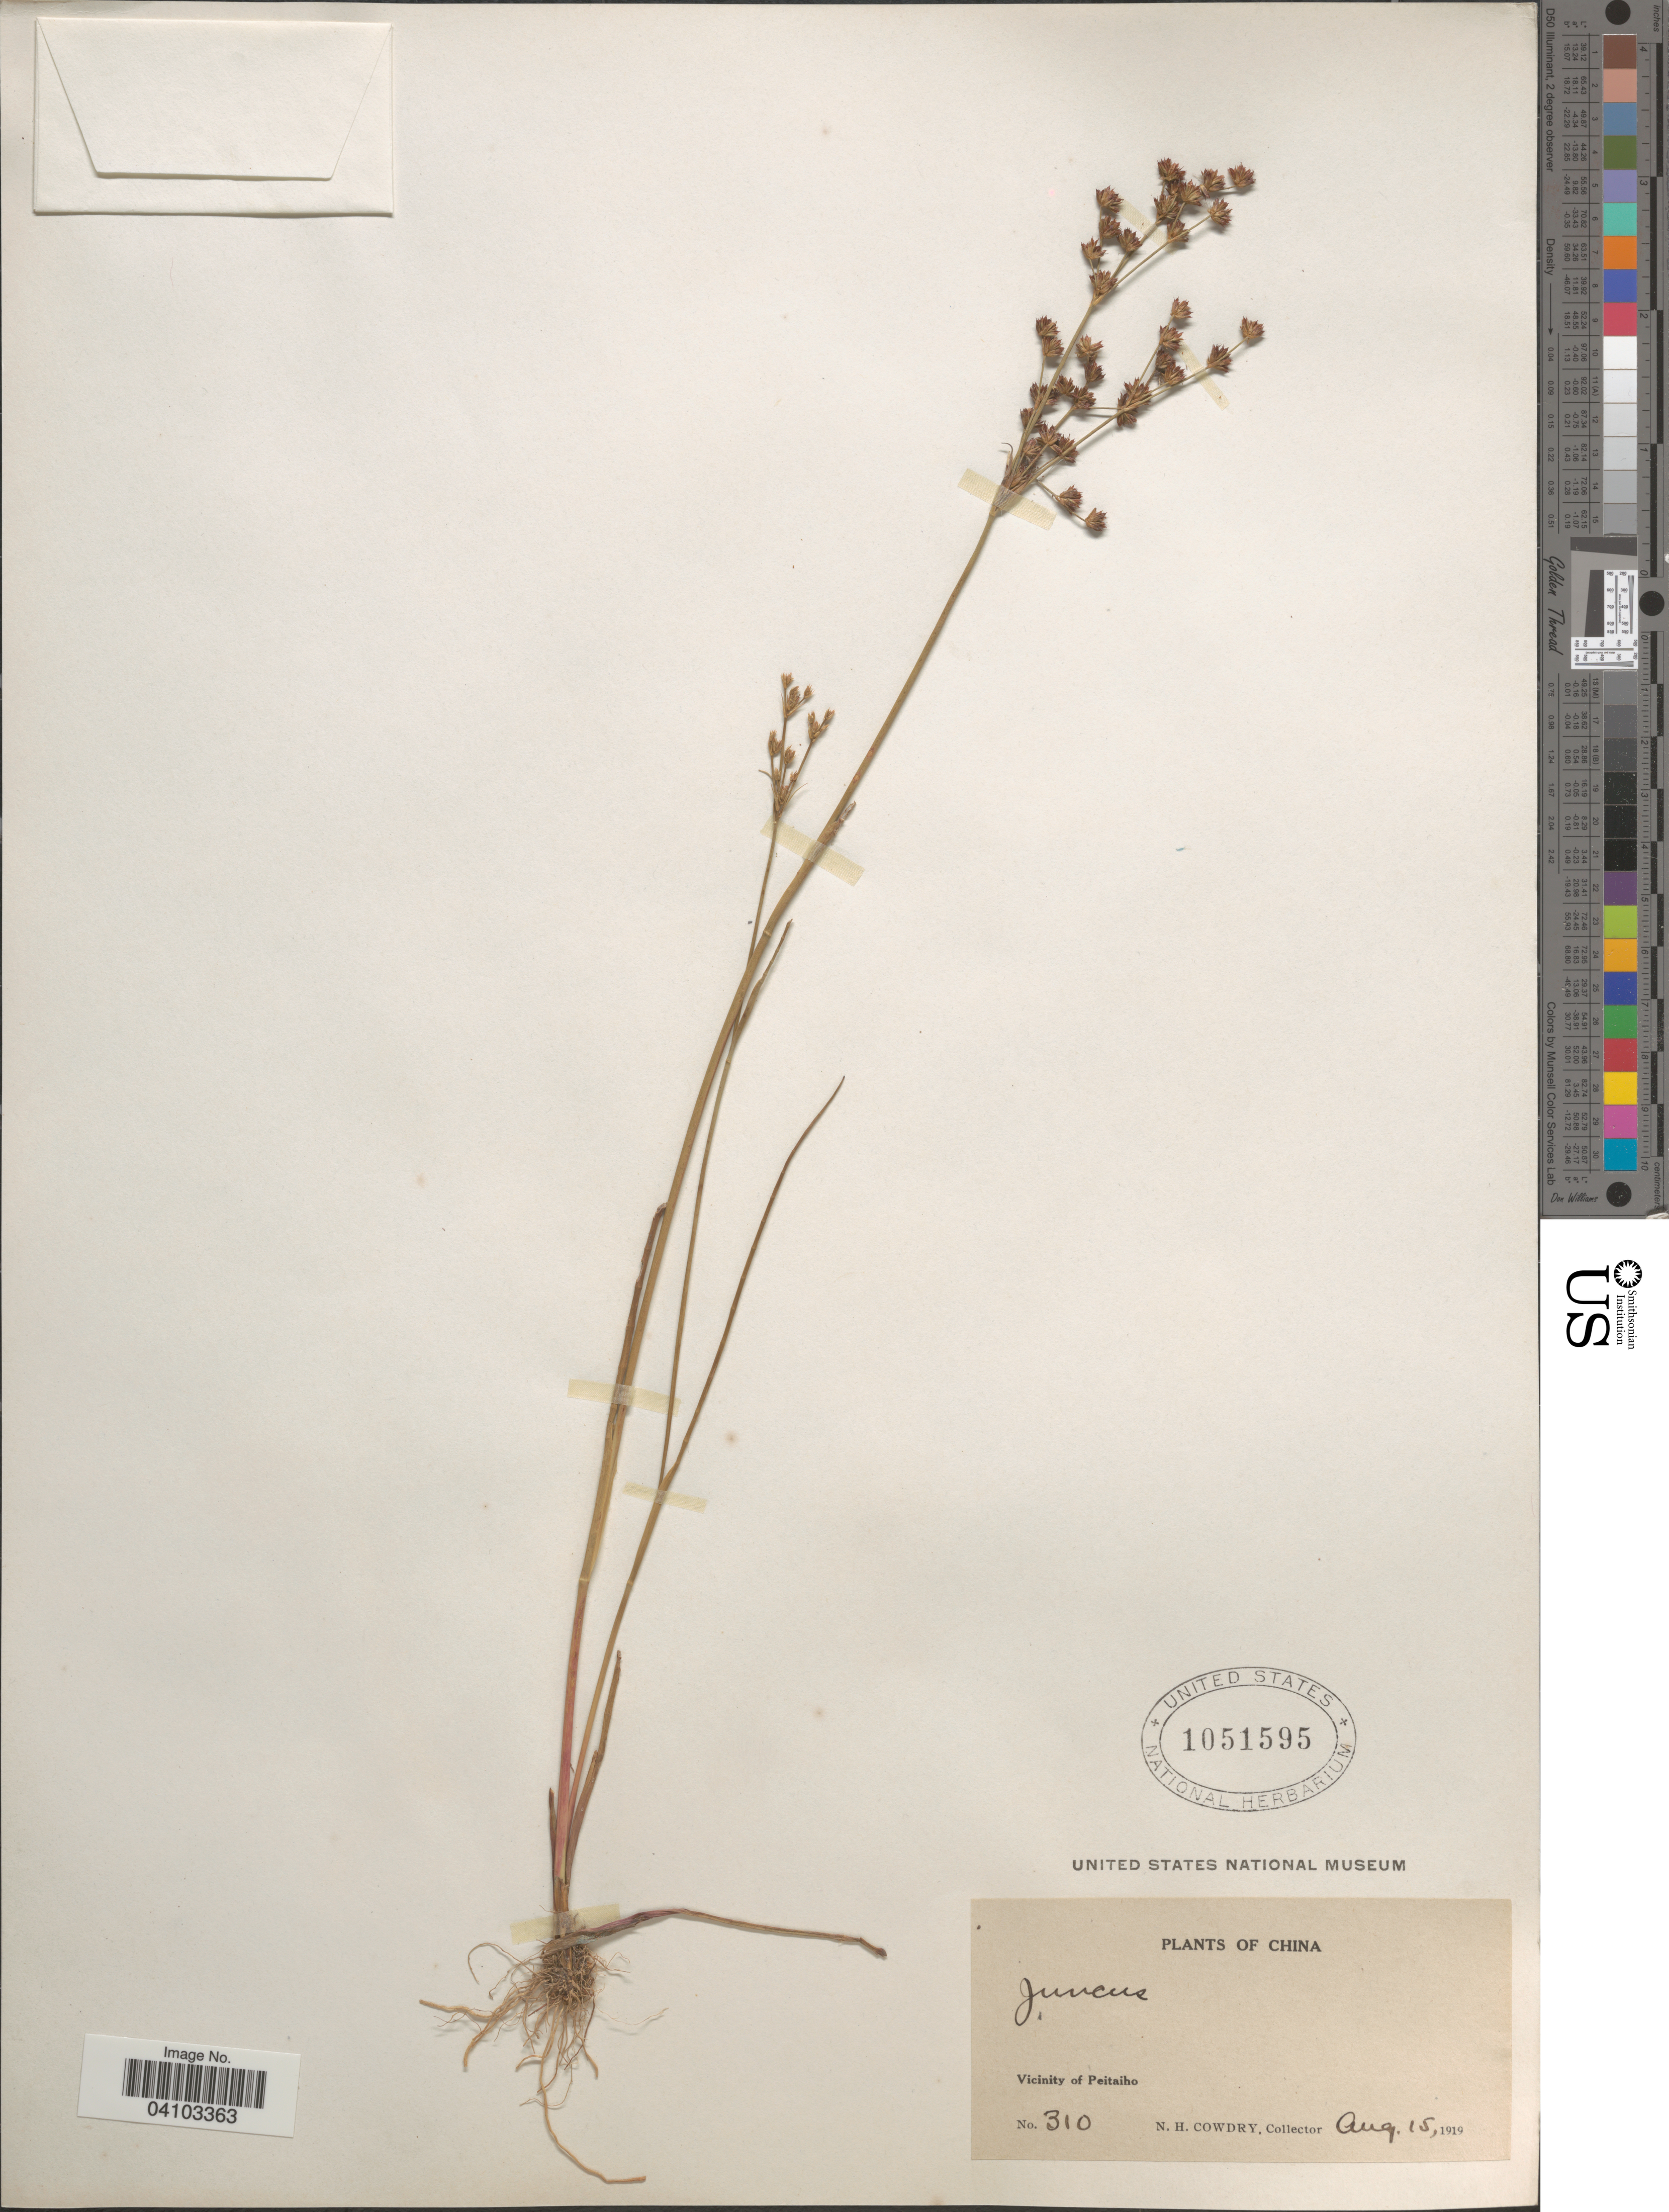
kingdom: Plantae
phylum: Tracheophyta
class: Liliopsida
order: Poales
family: Juncaceae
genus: Juncus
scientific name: Juncus sp.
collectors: N. H. Cowdry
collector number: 310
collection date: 1919-08-15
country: China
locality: Vicinity of Peitaiho.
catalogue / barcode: US 1051595